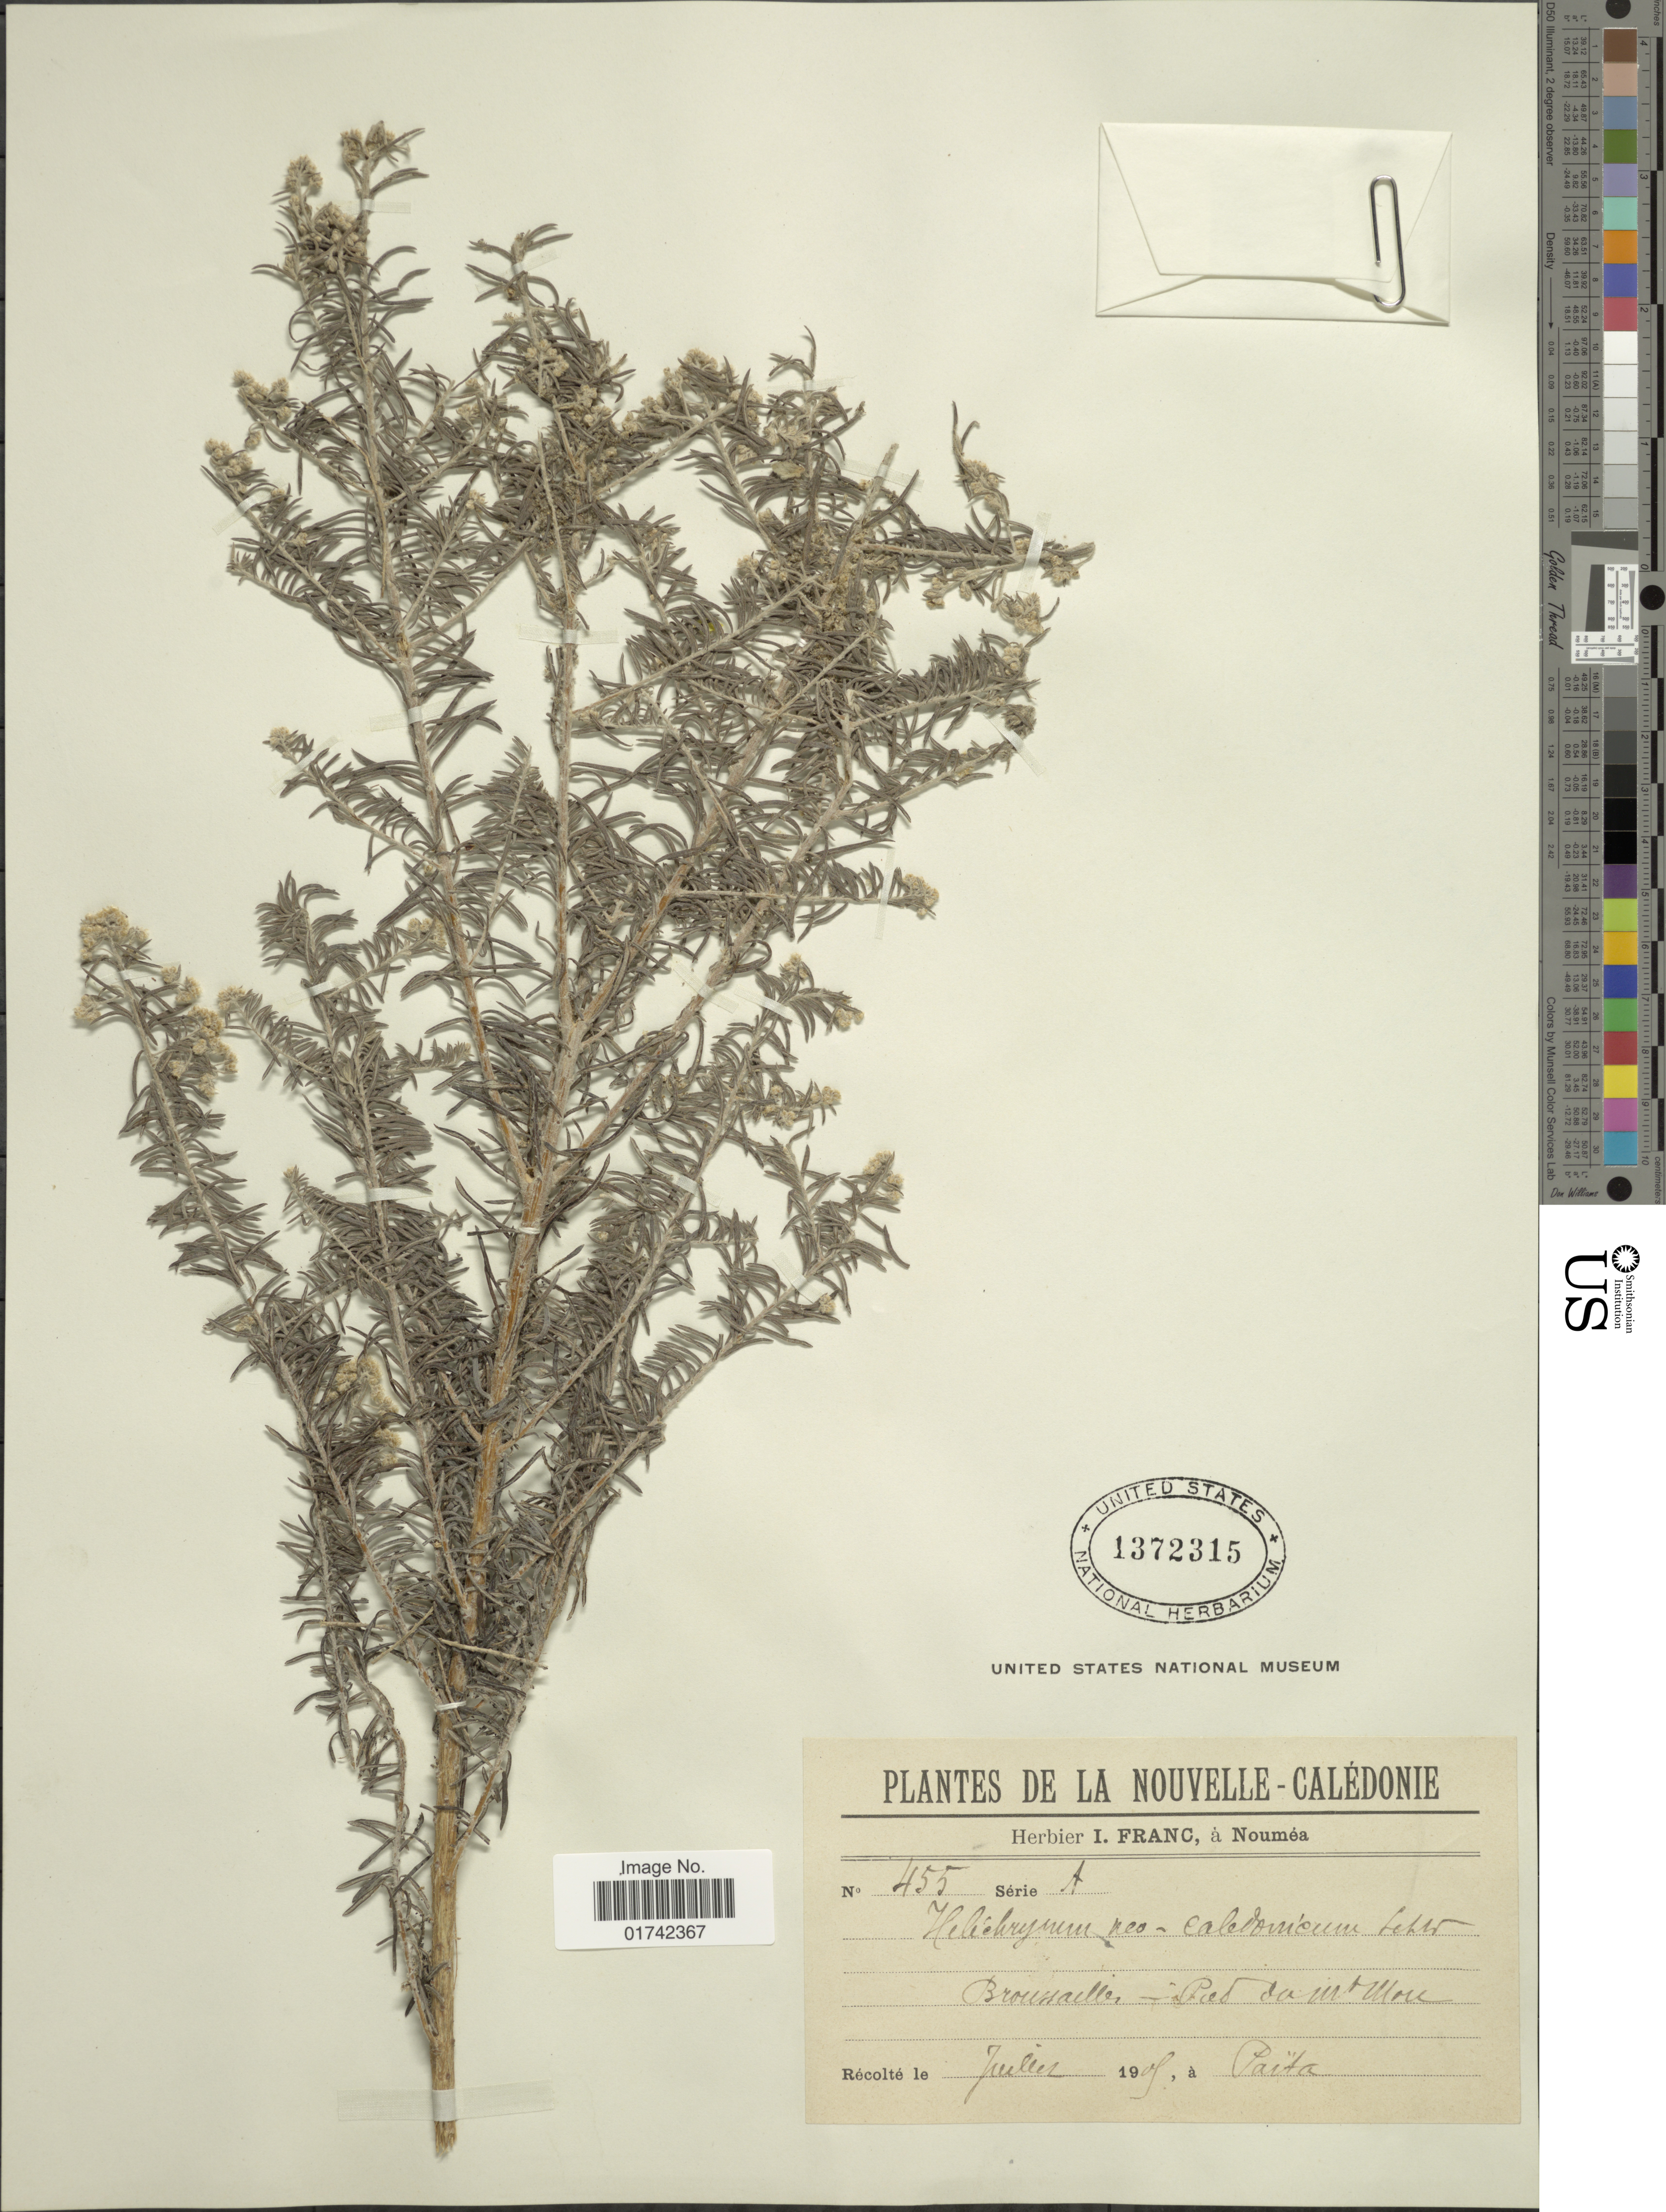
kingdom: Plantae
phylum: Tracheophyta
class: Magnoliopsida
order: Asterales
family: Asteraceae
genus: Helichrysum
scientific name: Helichrysum neocaledonicum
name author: Schltr.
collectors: ex herb. I. Franc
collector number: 455A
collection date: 1905-07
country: New Caledonia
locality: Nouvelle-Caledonie, Broussailles Pied da Mt. Mou. Paita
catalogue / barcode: US 1372315